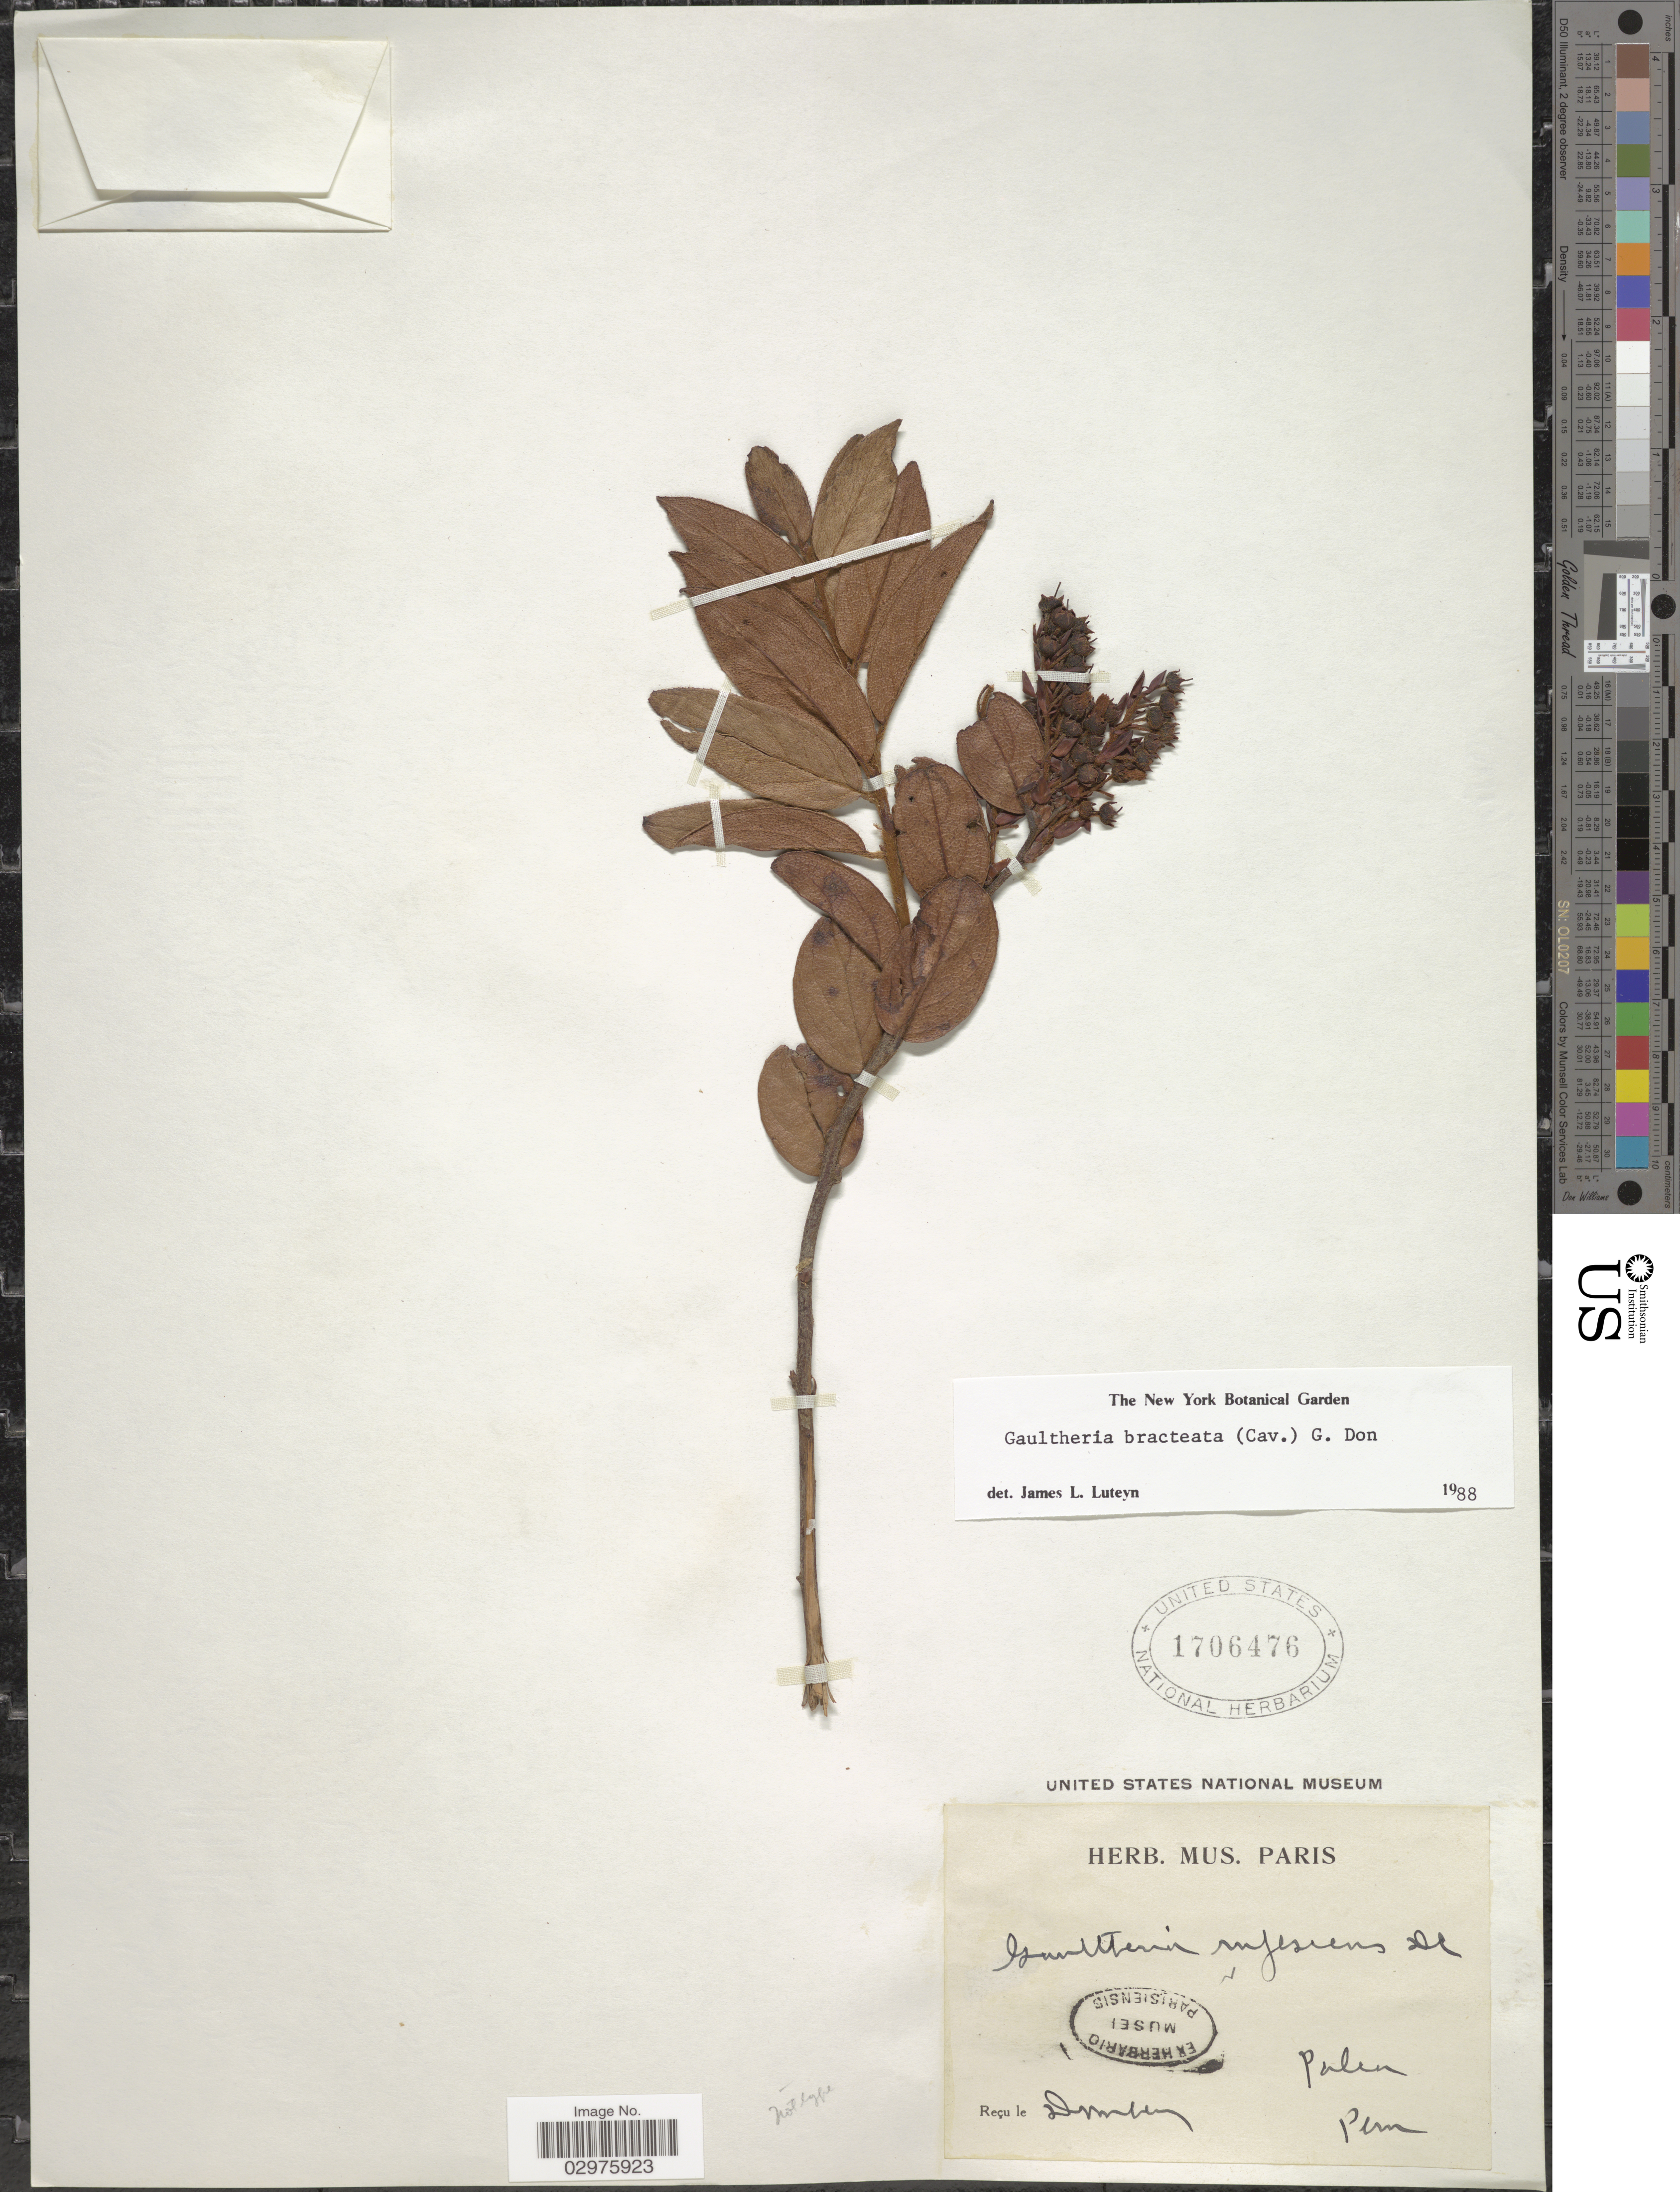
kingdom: Plantae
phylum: Tracheophyta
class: Magnoliopsida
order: Ericales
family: Ericaceae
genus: Gaultheria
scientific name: Gaultheria bracteata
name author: (Cav.) G. Don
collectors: ex herb. Mus. Paris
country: Peru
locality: Palen.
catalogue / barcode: US 1706476